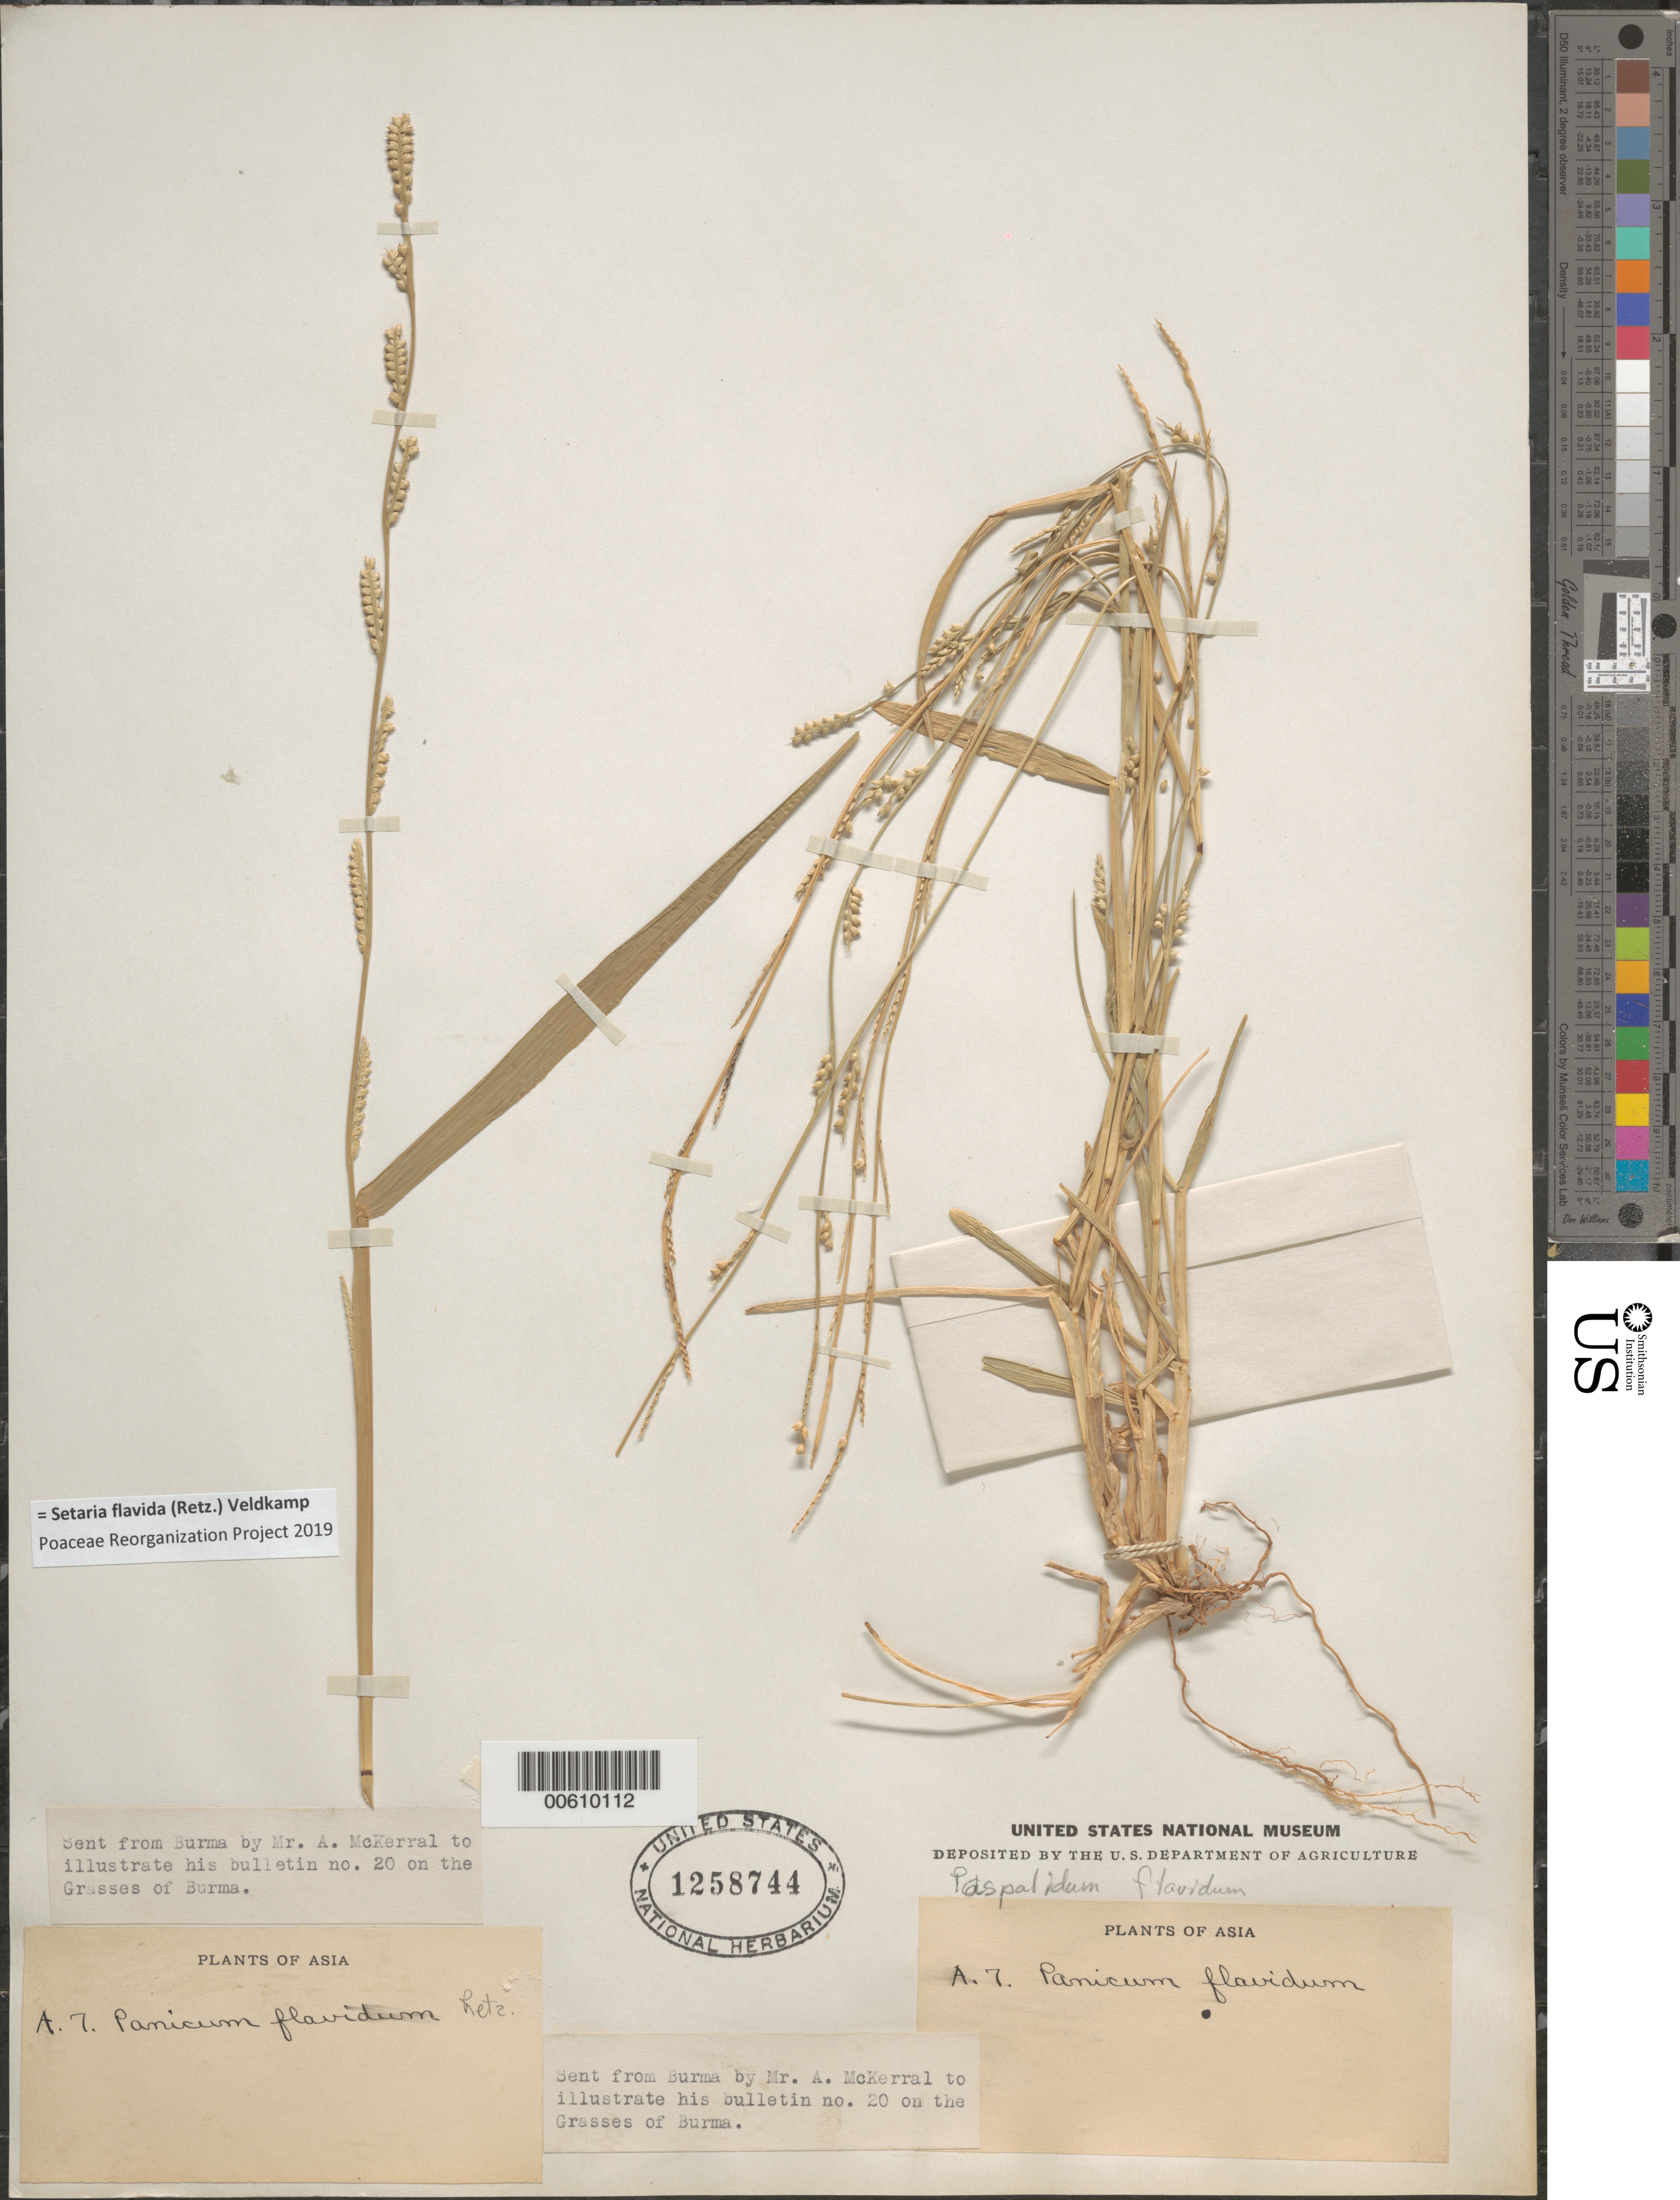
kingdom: Plantae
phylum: Tracheophyta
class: Liliopsida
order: Poales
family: Poaceae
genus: Panicum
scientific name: Panicum flavidum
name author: Retz.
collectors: A. McKerral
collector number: A 7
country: Myanmar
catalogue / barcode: US 1258744